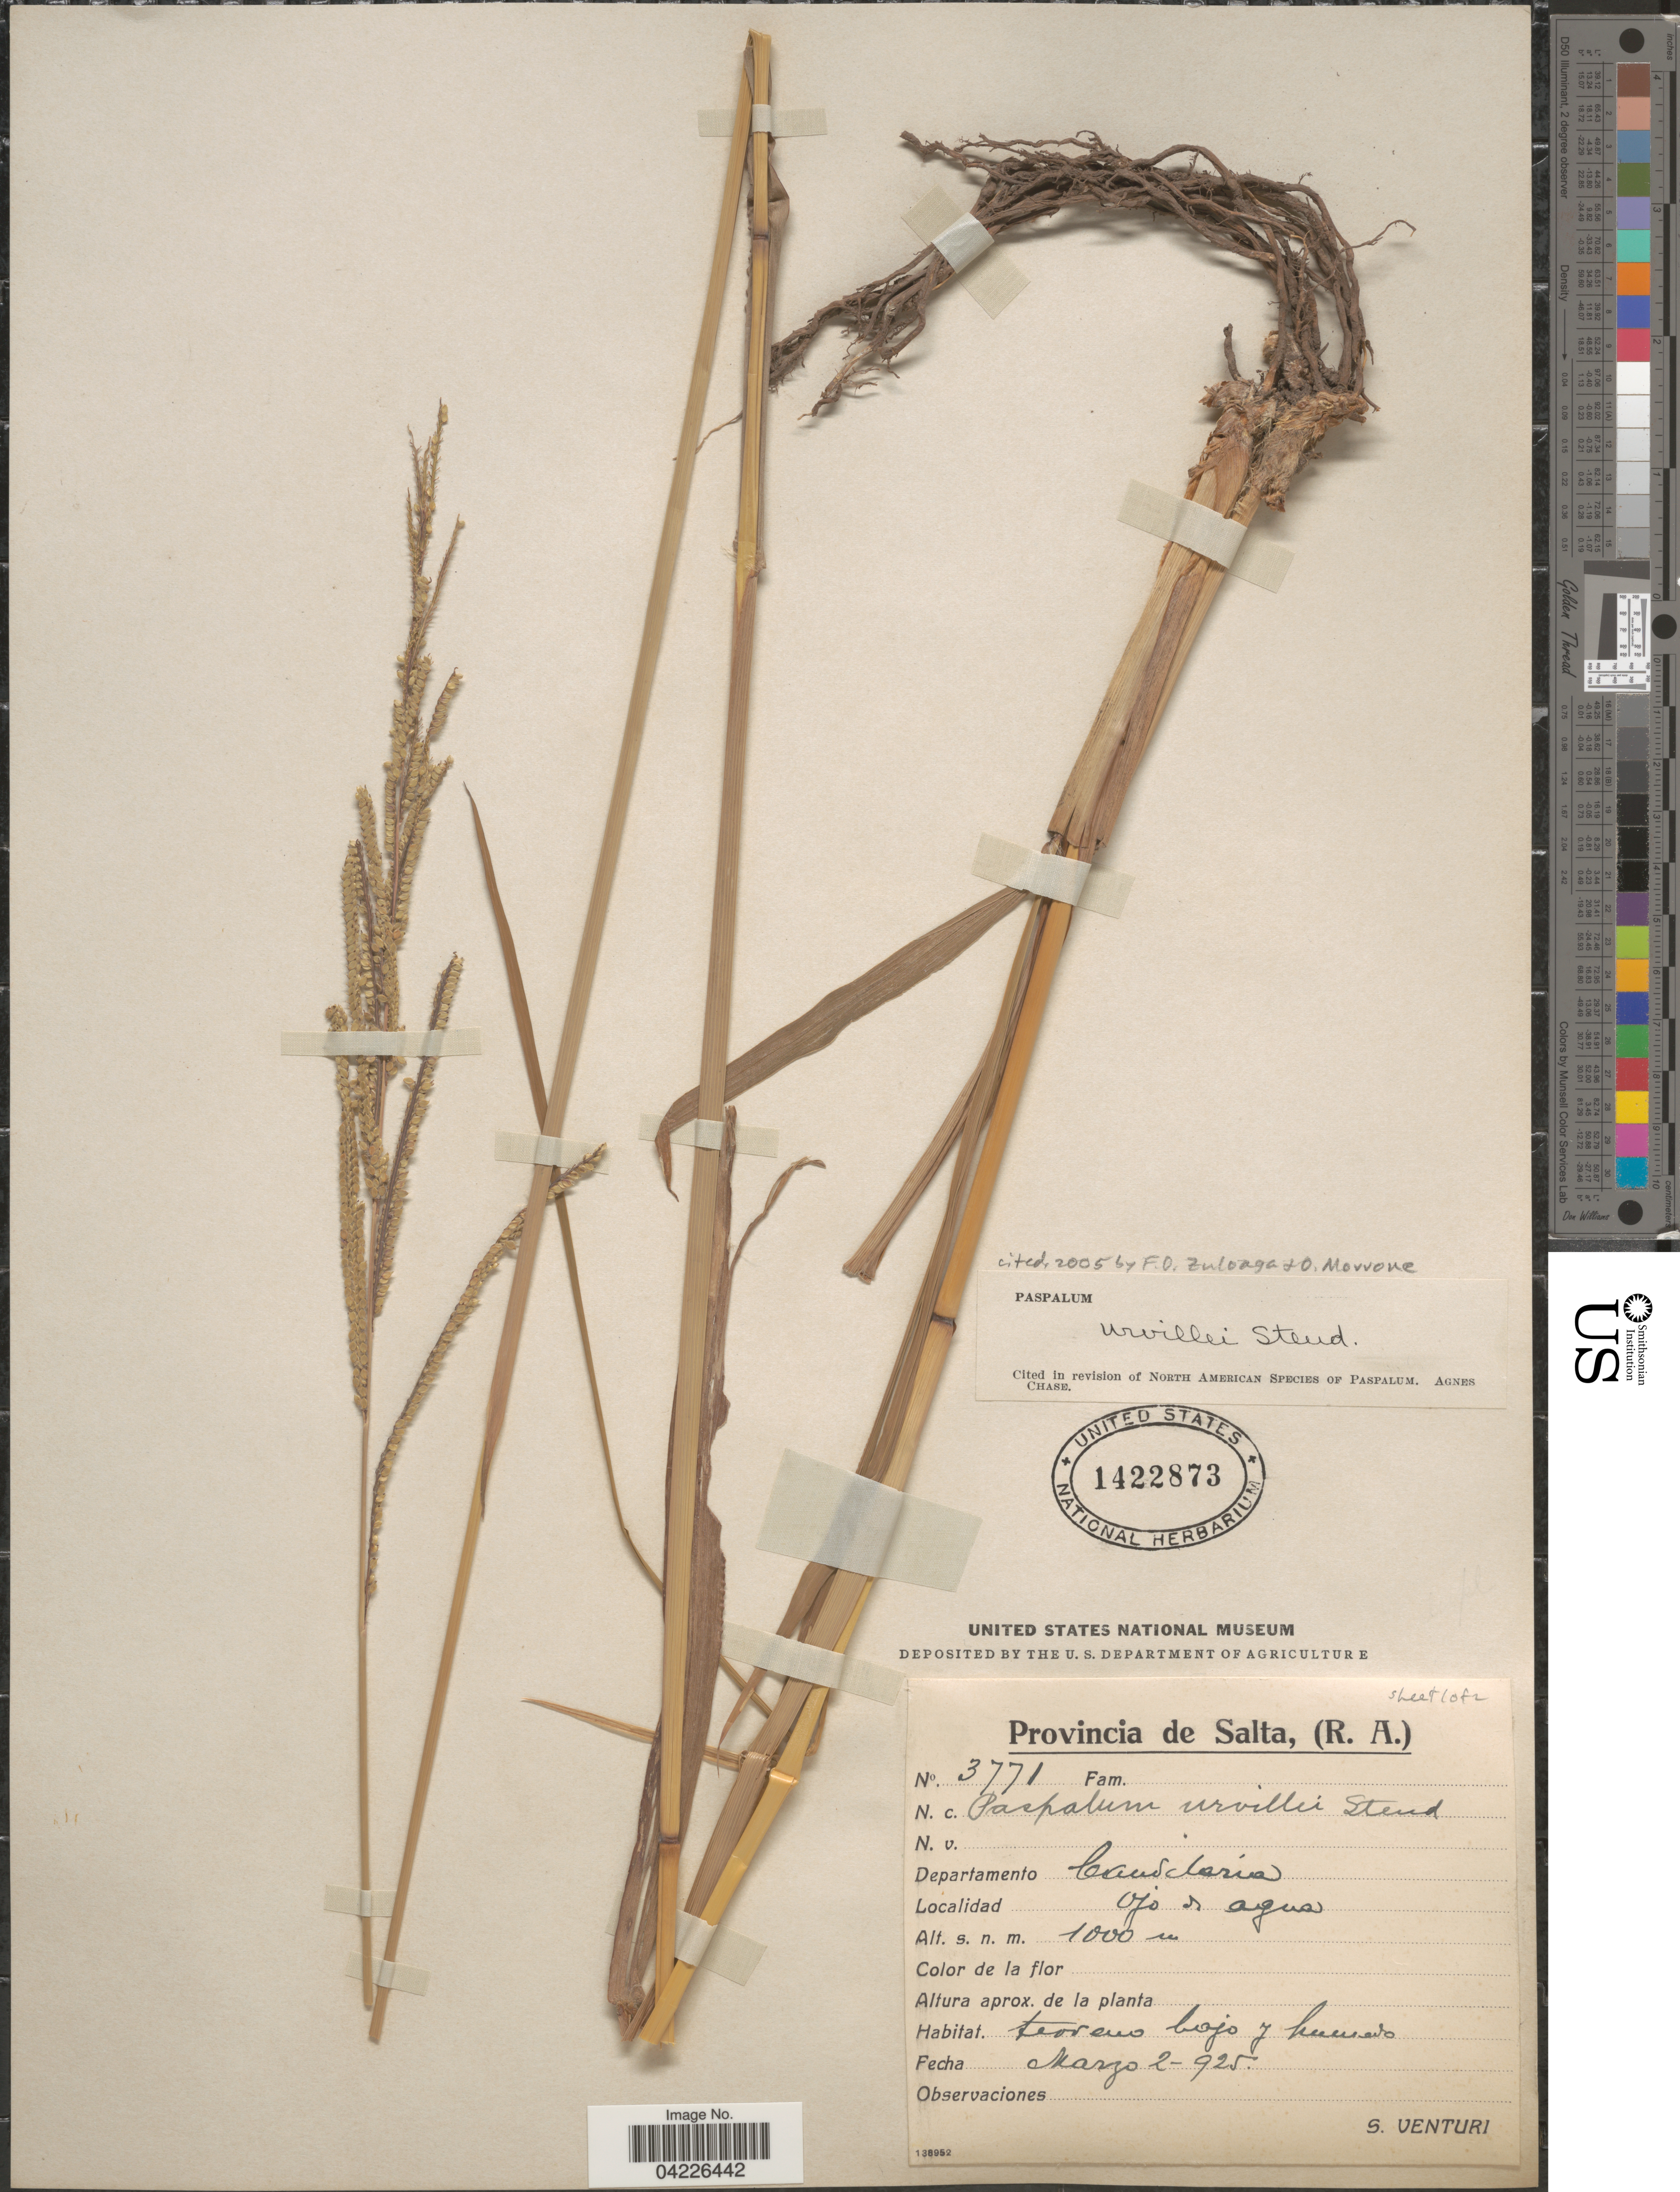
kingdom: Plantae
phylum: Tracheophyta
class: Liliopsida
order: Poales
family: Poaceae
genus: Paspalum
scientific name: Paspalum urvillei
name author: Steud.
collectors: S. Venturi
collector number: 3771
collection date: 1925-03-02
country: Argentina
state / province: Salta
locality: Departamento Candelaria. Ojo de Agua.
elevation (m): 1000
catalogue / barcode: US 1422873